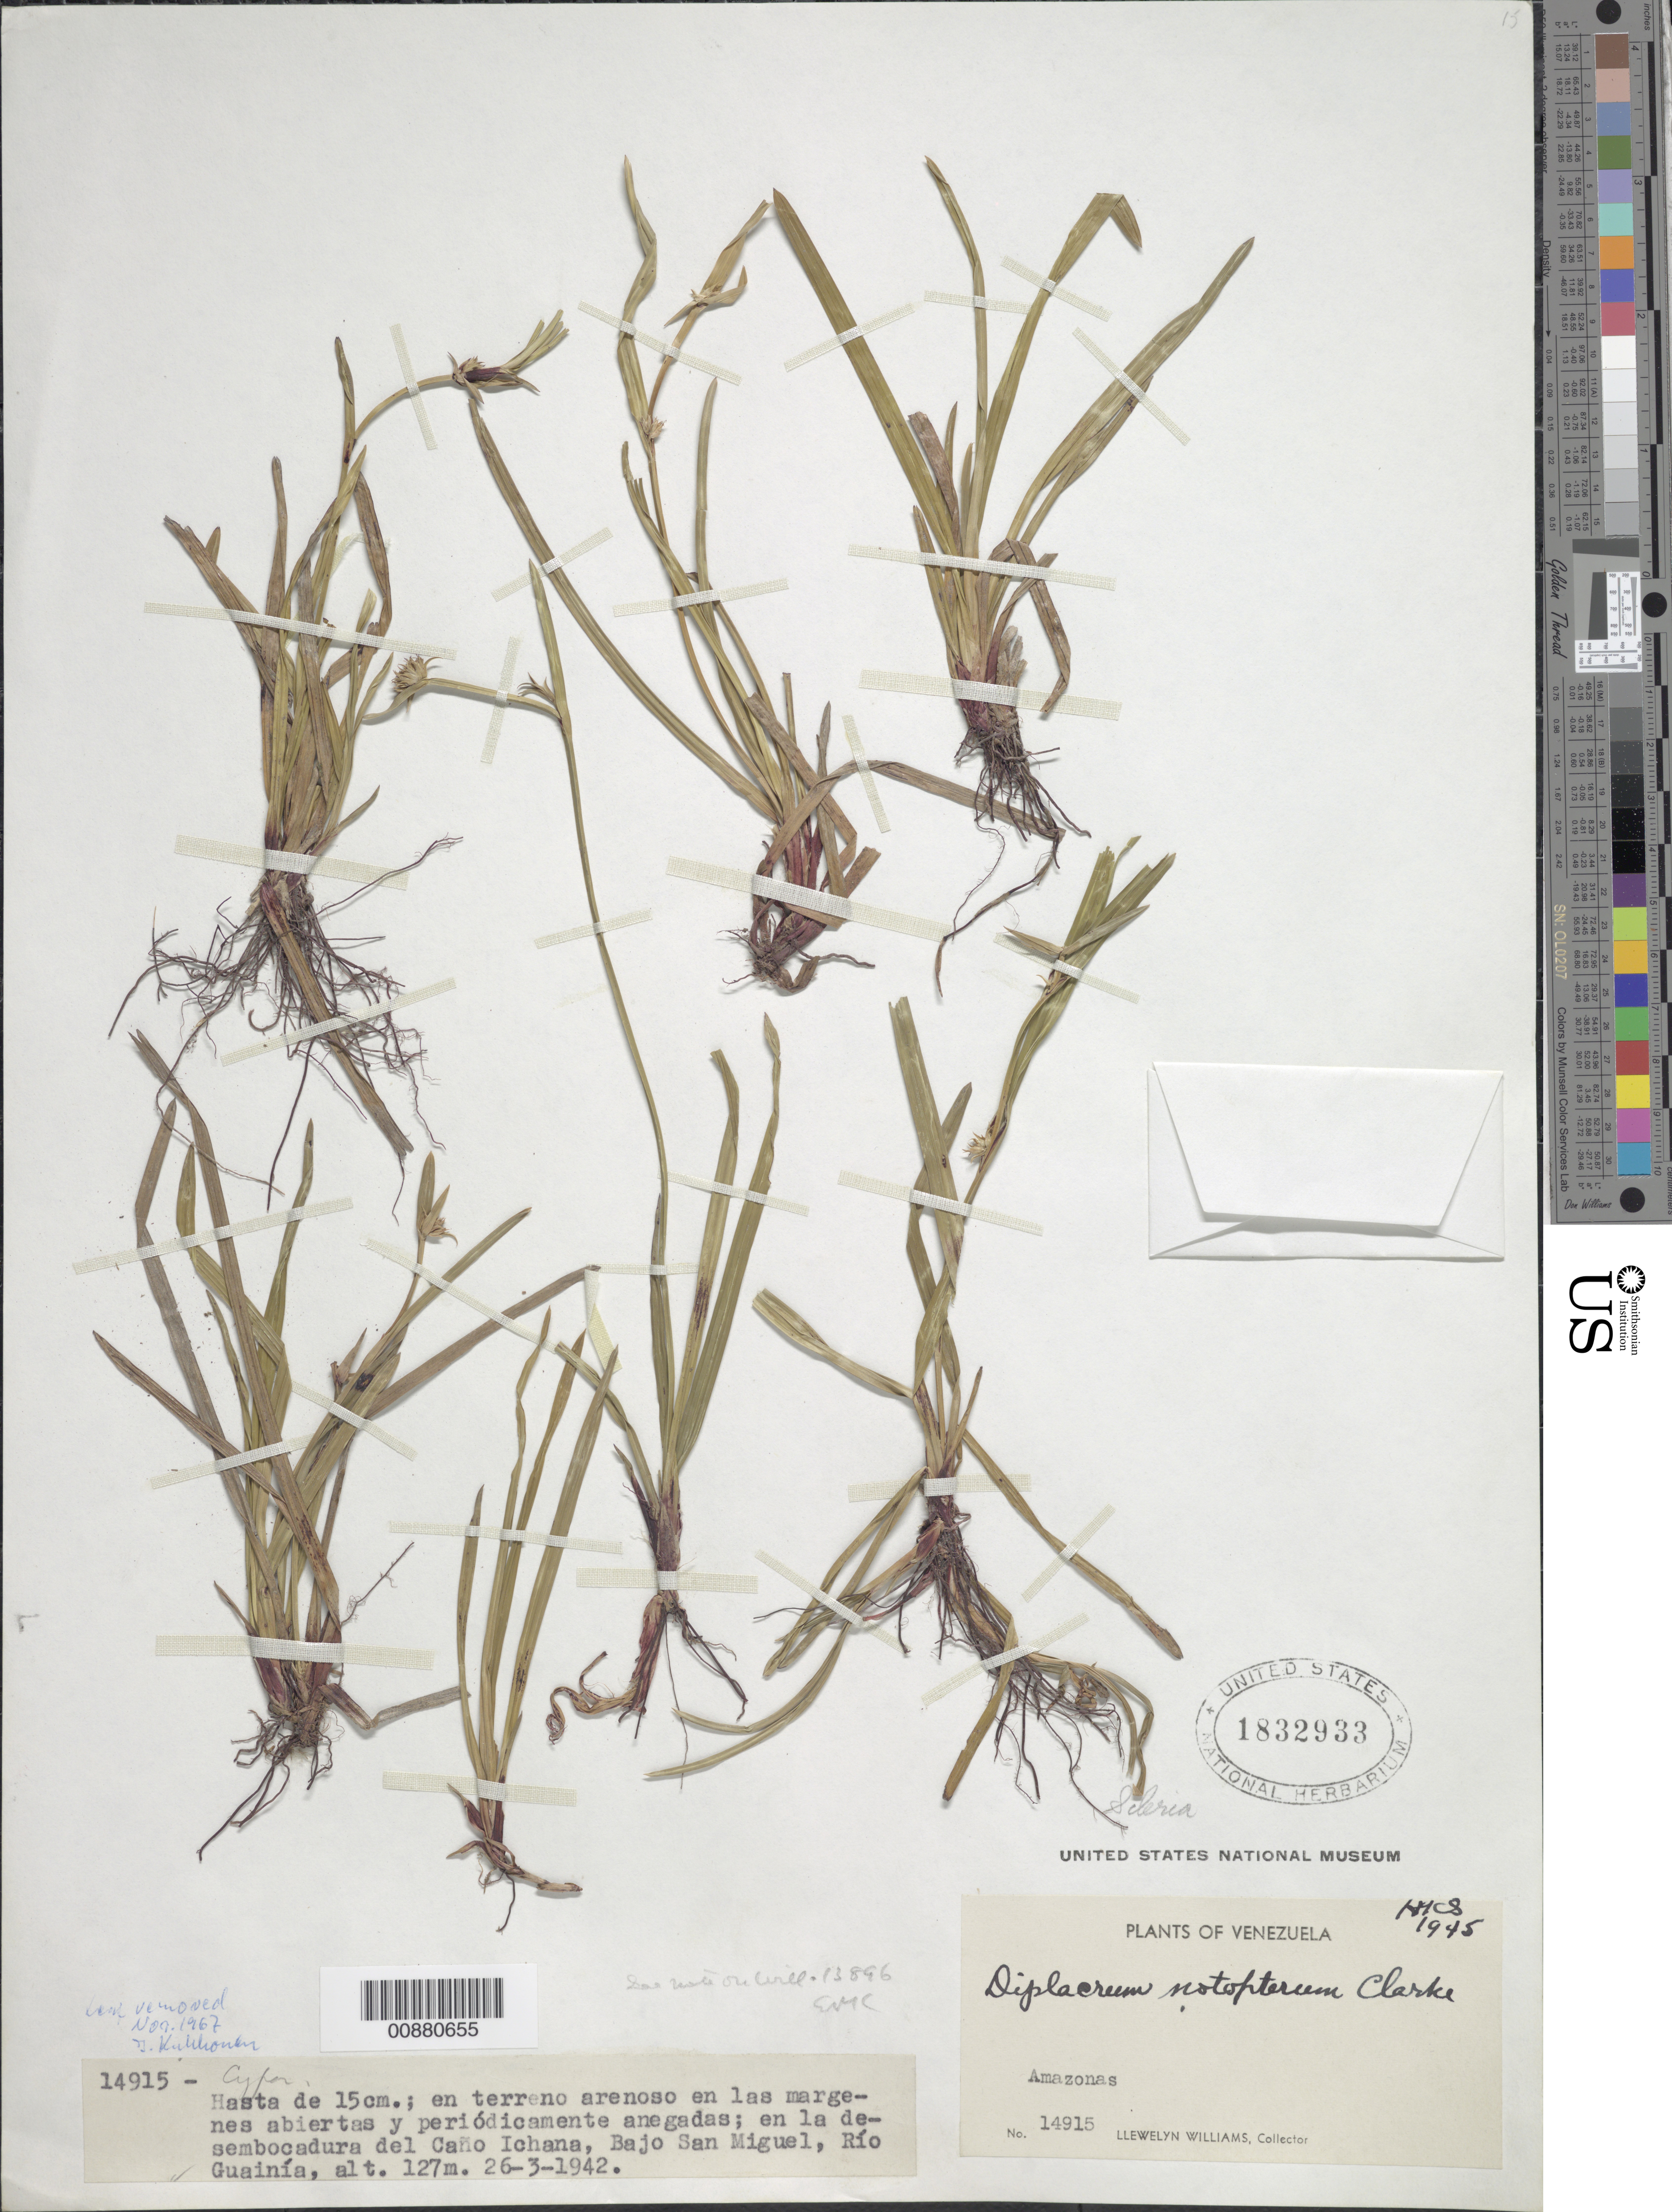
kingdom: Plantae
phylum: Tracheophyta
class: Liliopsida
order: Poales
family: Cyperaceae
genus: Diplacrum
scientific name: Diplacrum capitatum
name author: (Willd.) Boeckeler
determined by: Strong, Mark T., (BOT), Smithsonian Institution - National Museum of Natural History (UNITED STATES)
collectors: Ll. Williams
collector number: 14915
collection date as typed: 26-Mar-42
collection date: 1942-03-26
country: Venezuela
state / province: Amazonas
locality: Caño Ichana, Bajo Caño San Miguel, Río Guainía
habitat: Terreno arenoso en las margens abiertas y periodicamente anegadas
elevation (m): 127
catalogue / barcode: US 1832933